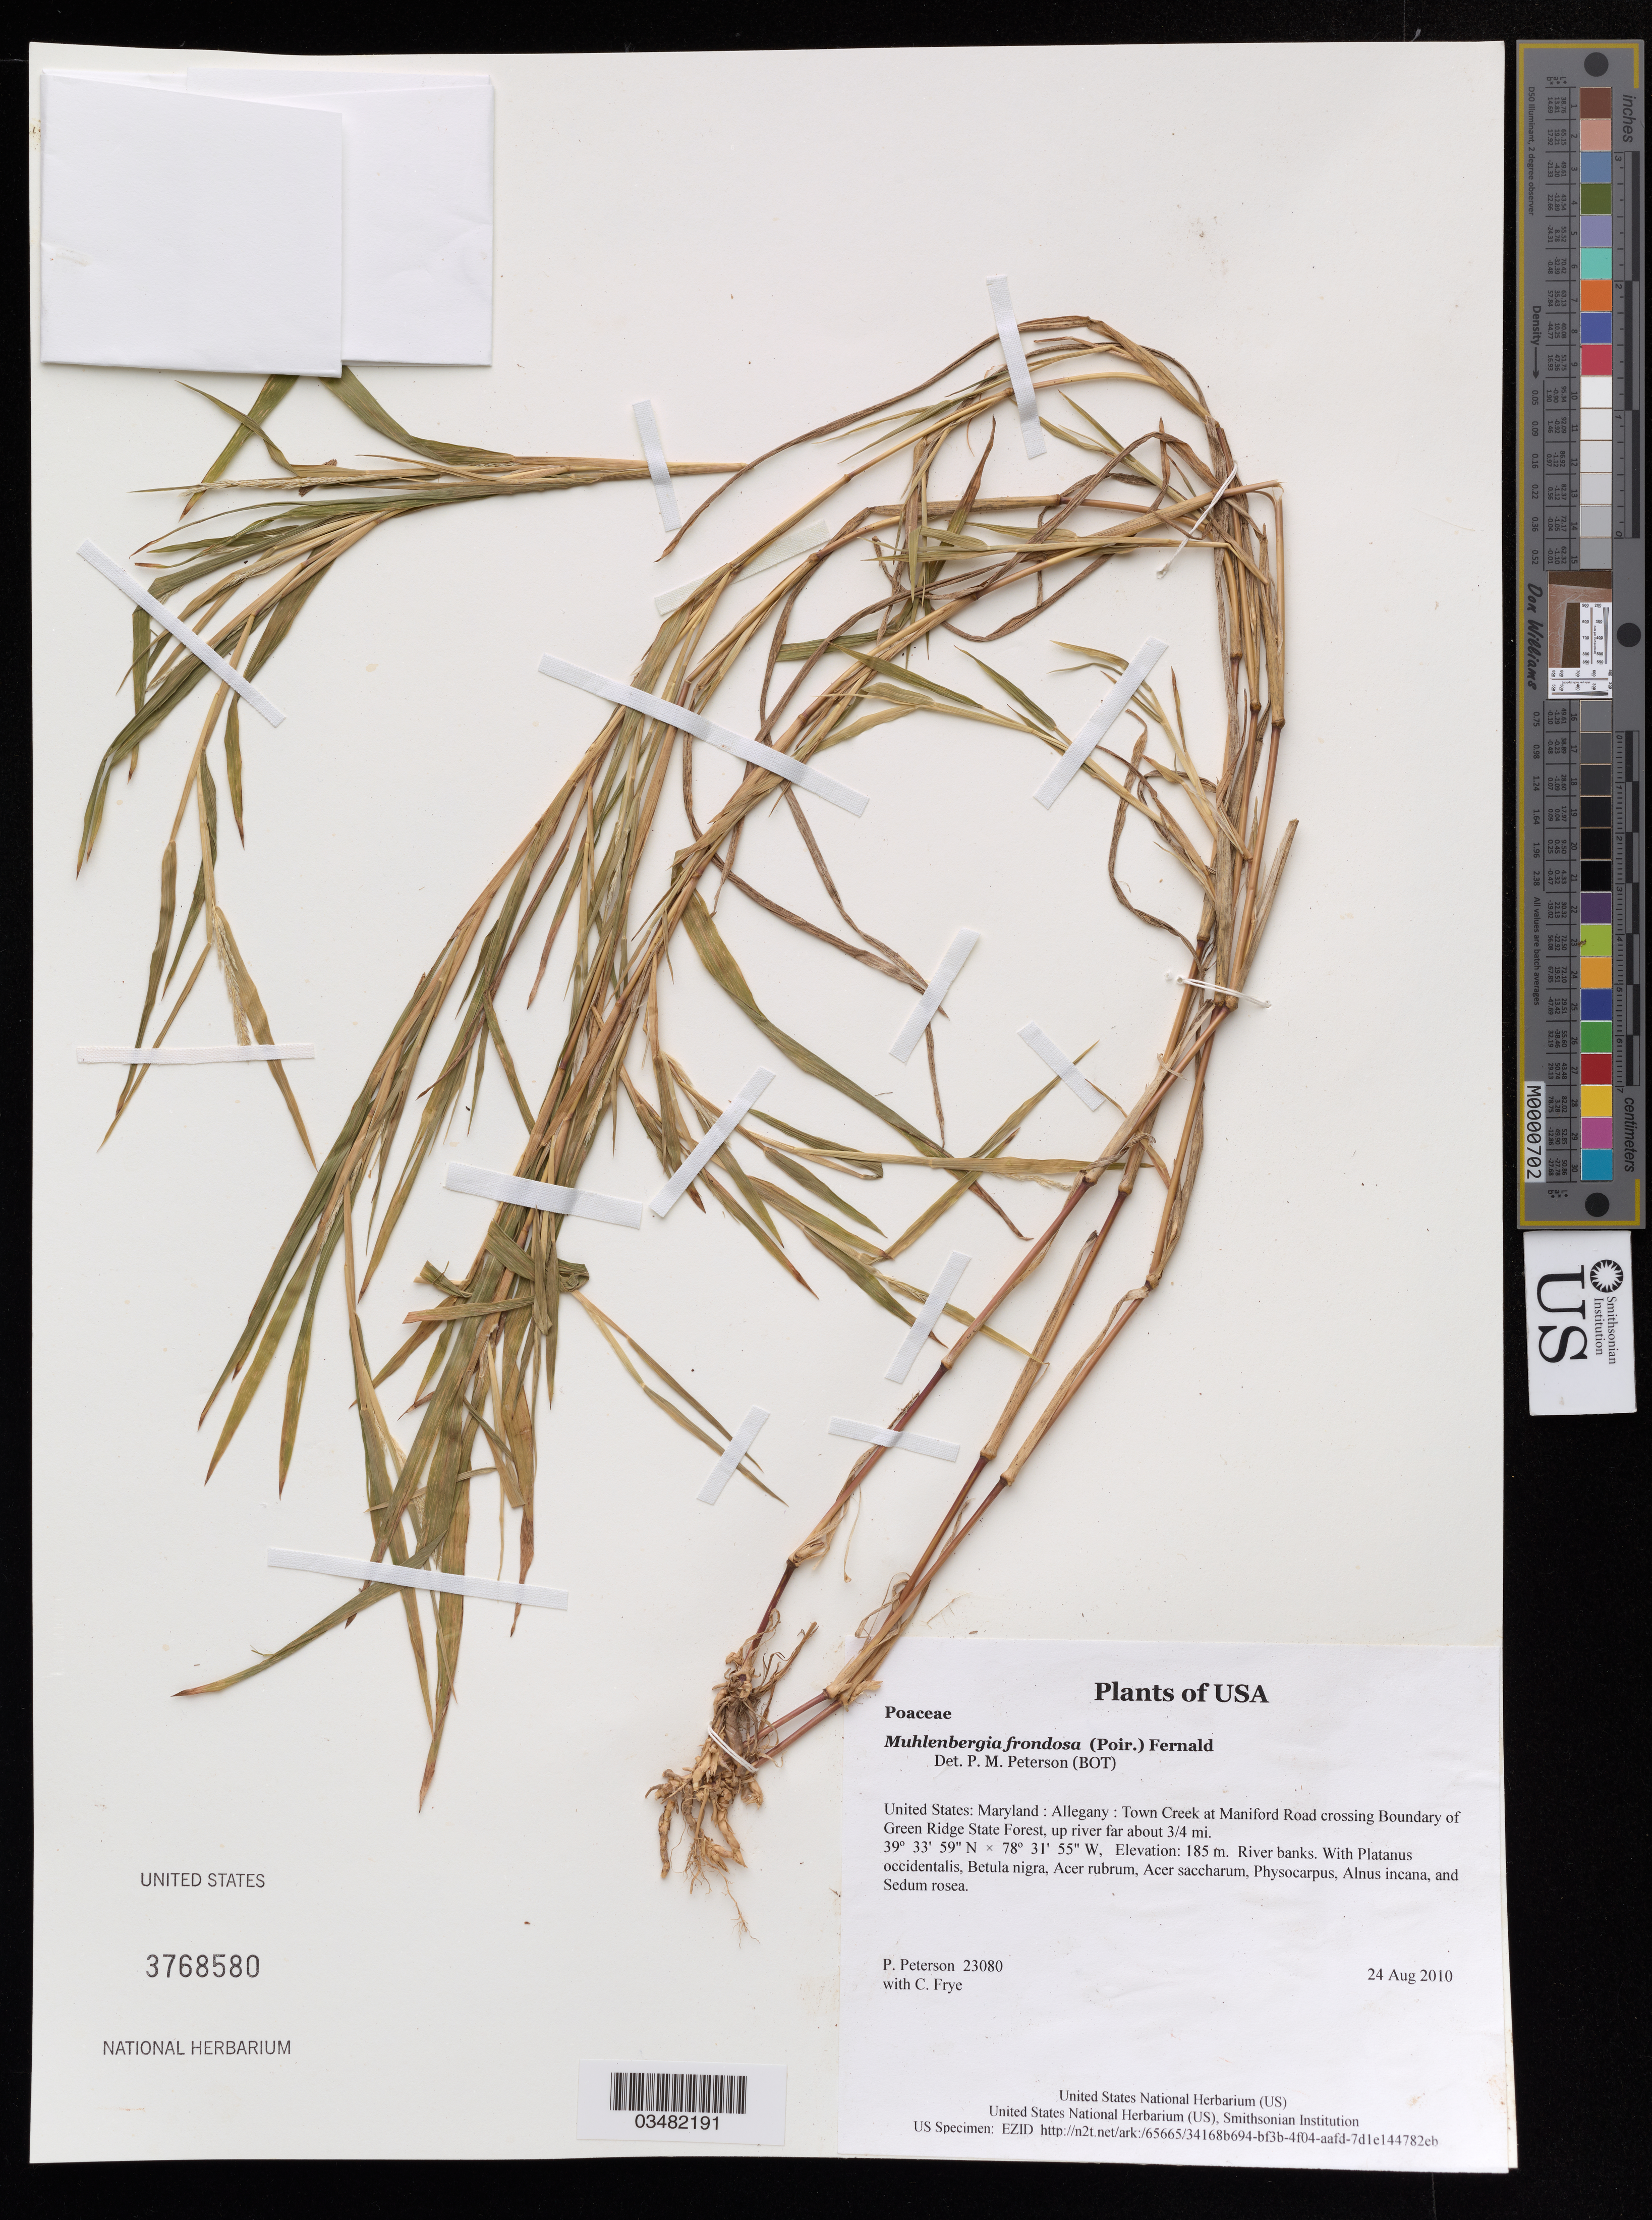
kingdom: Plantae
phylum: Tracheophyta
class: Liliopsida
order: Poales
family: Poaceae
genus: Muhlenbergia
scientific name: Muhlenbergia frondosa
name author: (Poir.) Fernald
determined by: Peterson, Paul M., (BOT), Smithsonian Institution - National Museum of Natural History (UNITED STATES)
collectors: P. M. Peterson & C. Frye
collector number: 23080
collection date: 2010-08-24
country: United States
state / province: Maryland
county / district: Allegany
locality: Town Creek at Maniford Road crossing Boundary of Green Ridge State Forest, up river far about 3/4 mi.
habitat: River banks.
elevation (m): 185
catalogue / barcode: US 3768580